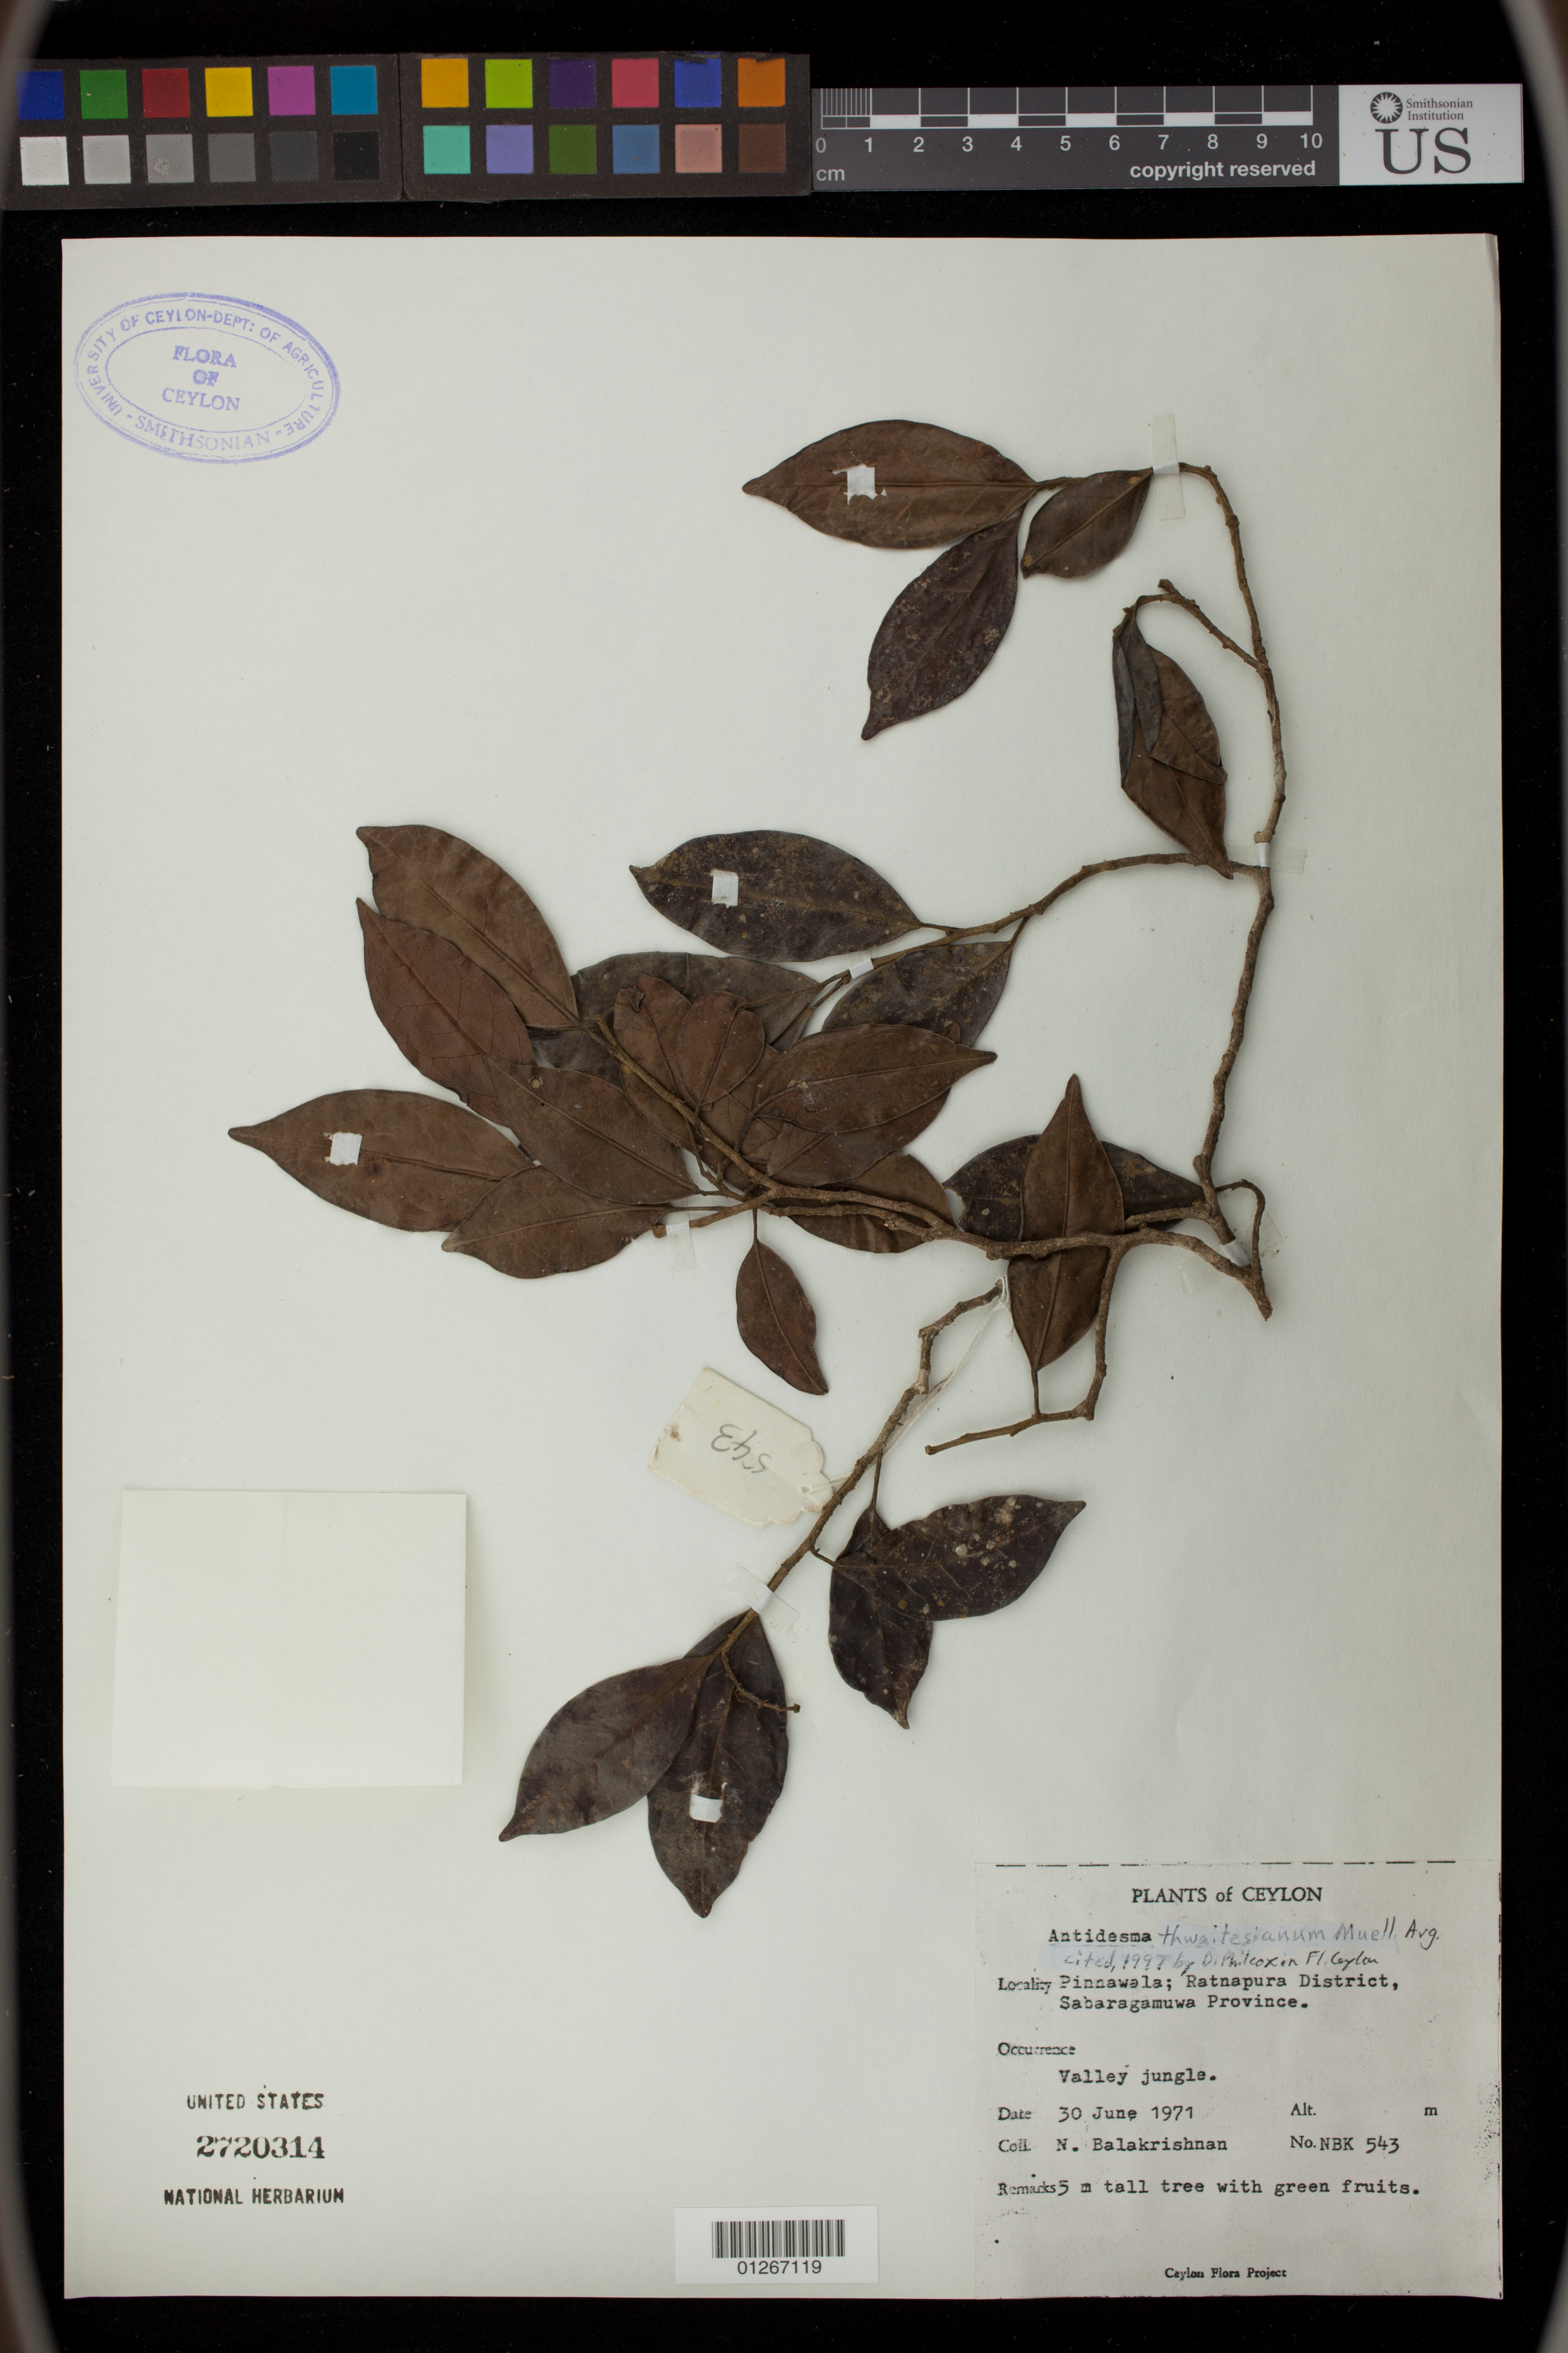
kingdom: Plantae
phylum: Tracheophyta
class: Magnoliopsida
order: Malpighiales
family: Phyllanthaceae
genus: Antidesma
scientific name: Antidesma thwaitesianum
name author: Müll. Arg.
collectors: N. Balakrishnan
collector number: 543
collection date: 1971-06-30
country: Sri Lanka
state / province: Sabaragamuwa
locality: Pinnawala; Ratnapura District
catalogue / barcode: US 2720314